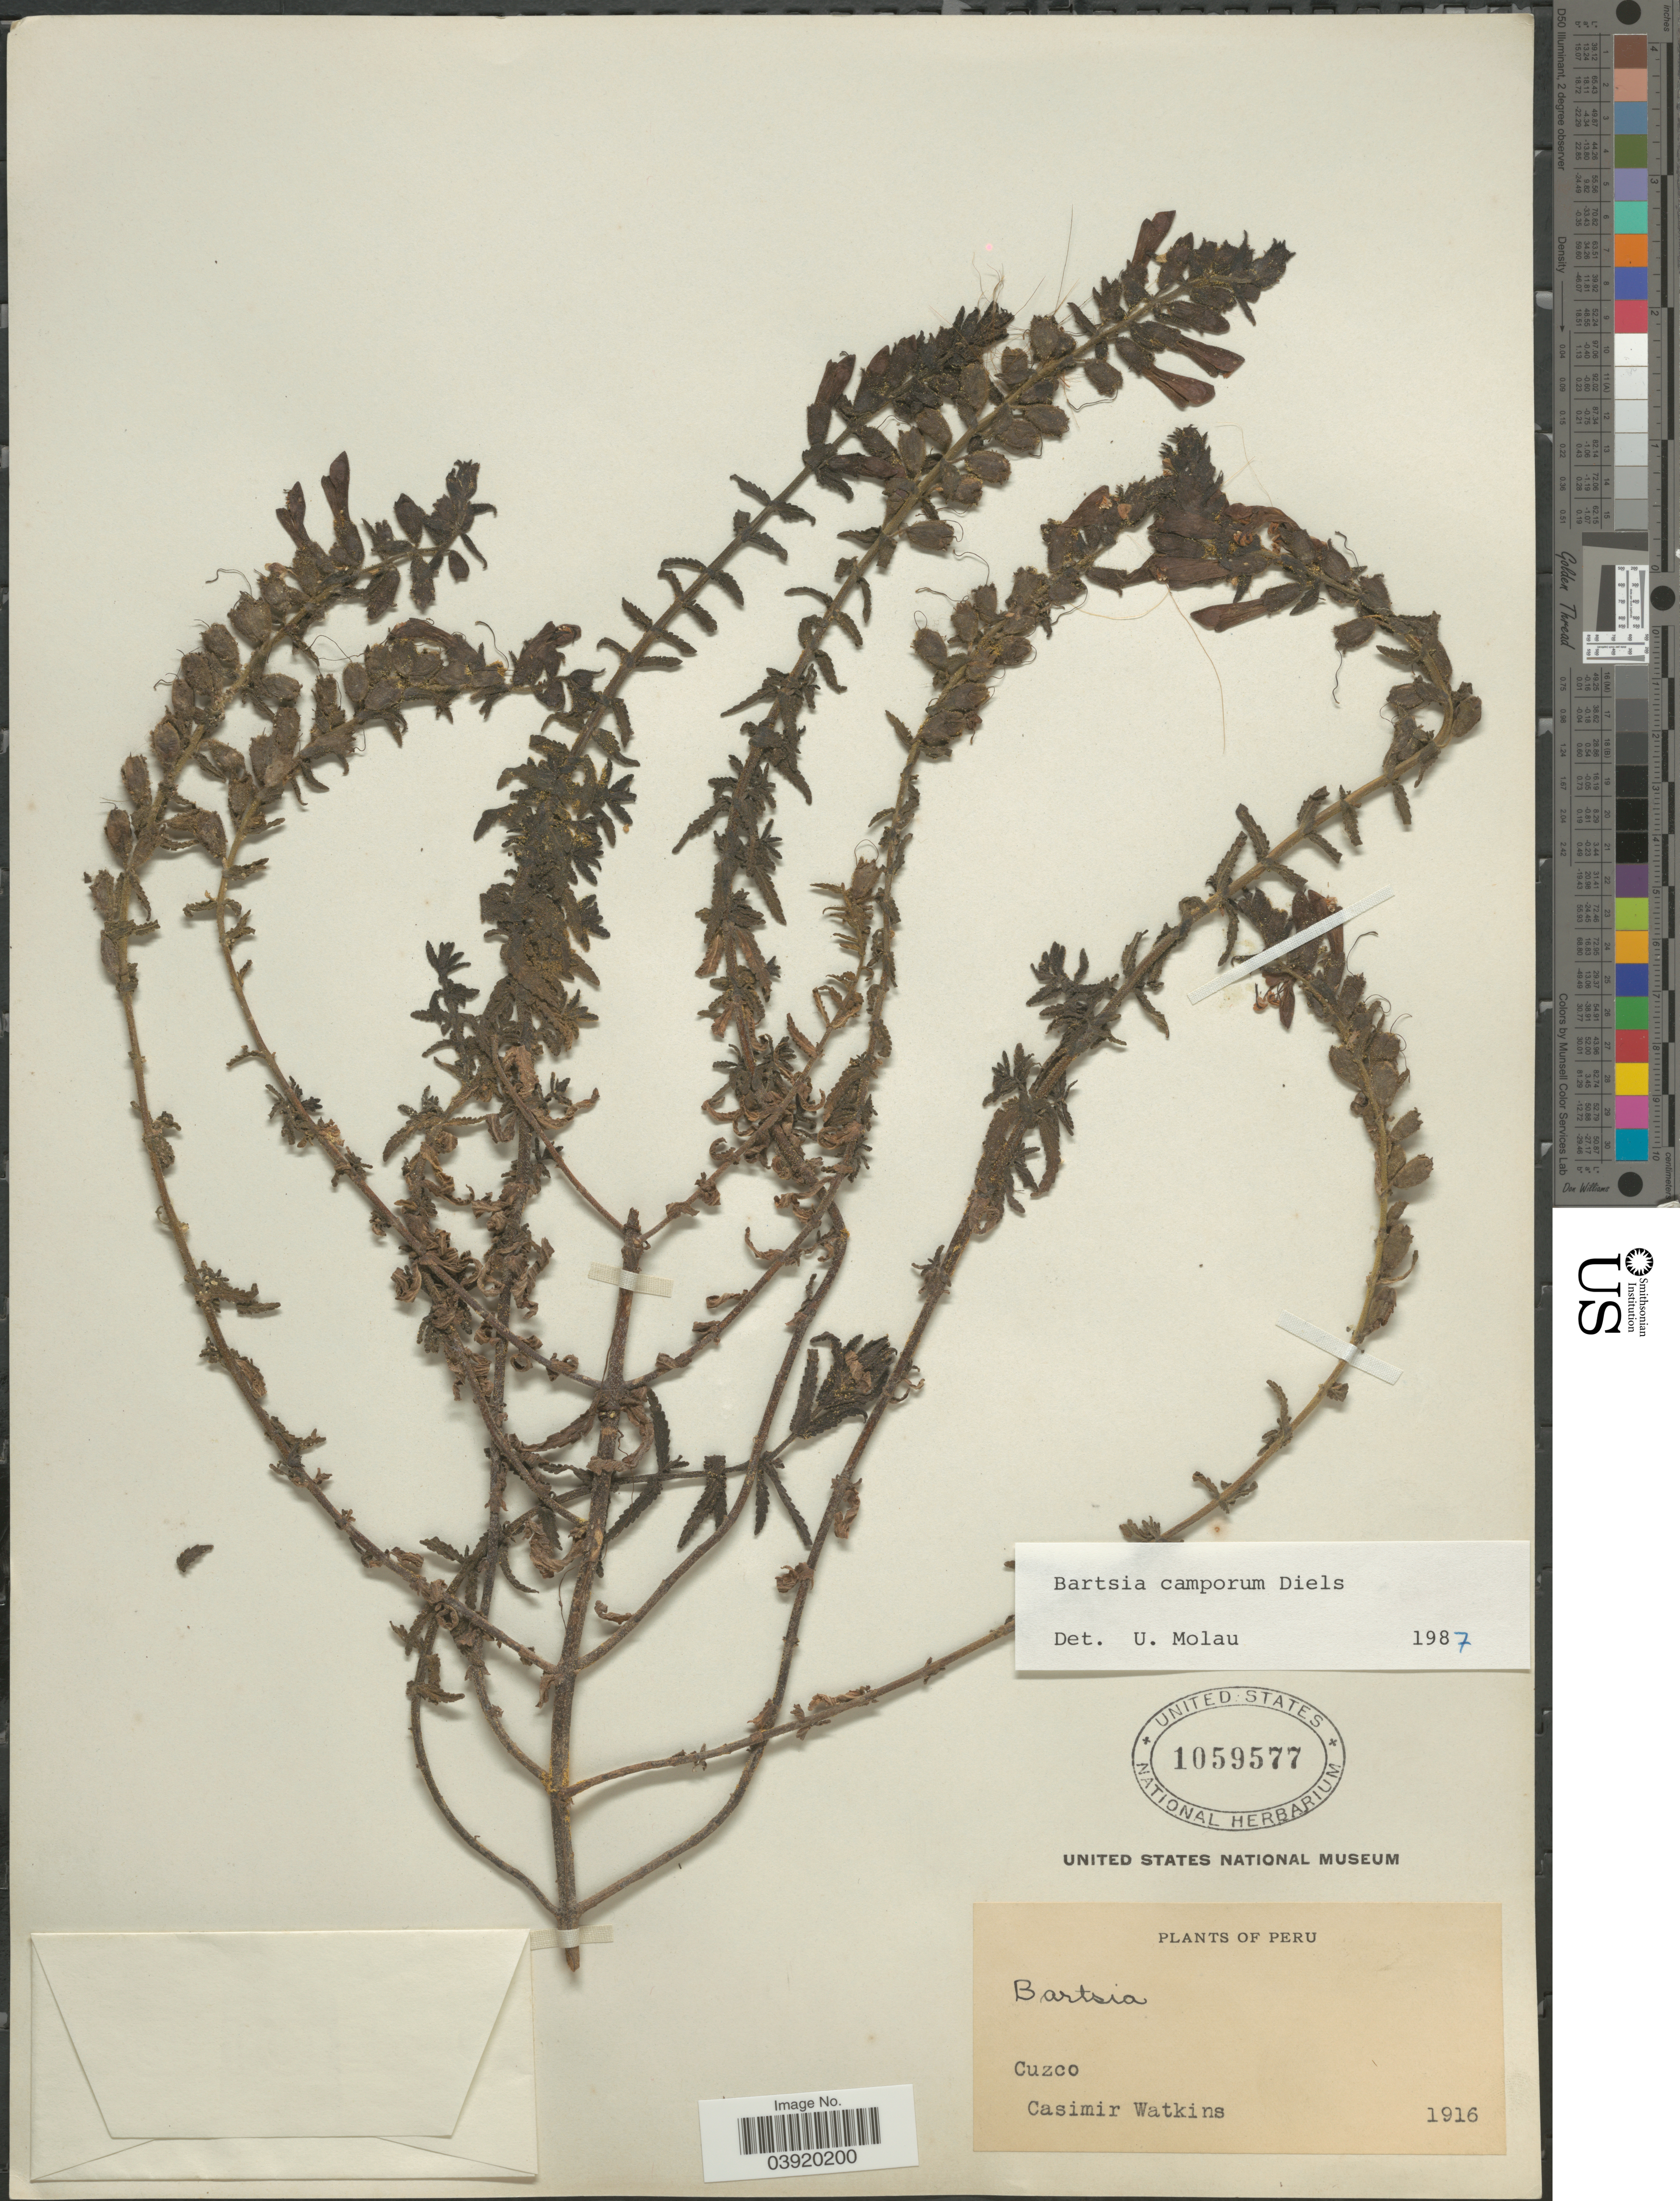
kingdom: Plantae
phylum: Tracheophyta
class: Magnoliopsida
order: Lamiales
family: Orobanchaceae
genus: Bartsia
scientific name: Bartsia camporum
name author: Diels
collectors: C. Watkins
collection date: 1916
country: Peru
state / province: Cusco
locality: Cuzco.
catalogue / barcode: US 1059577